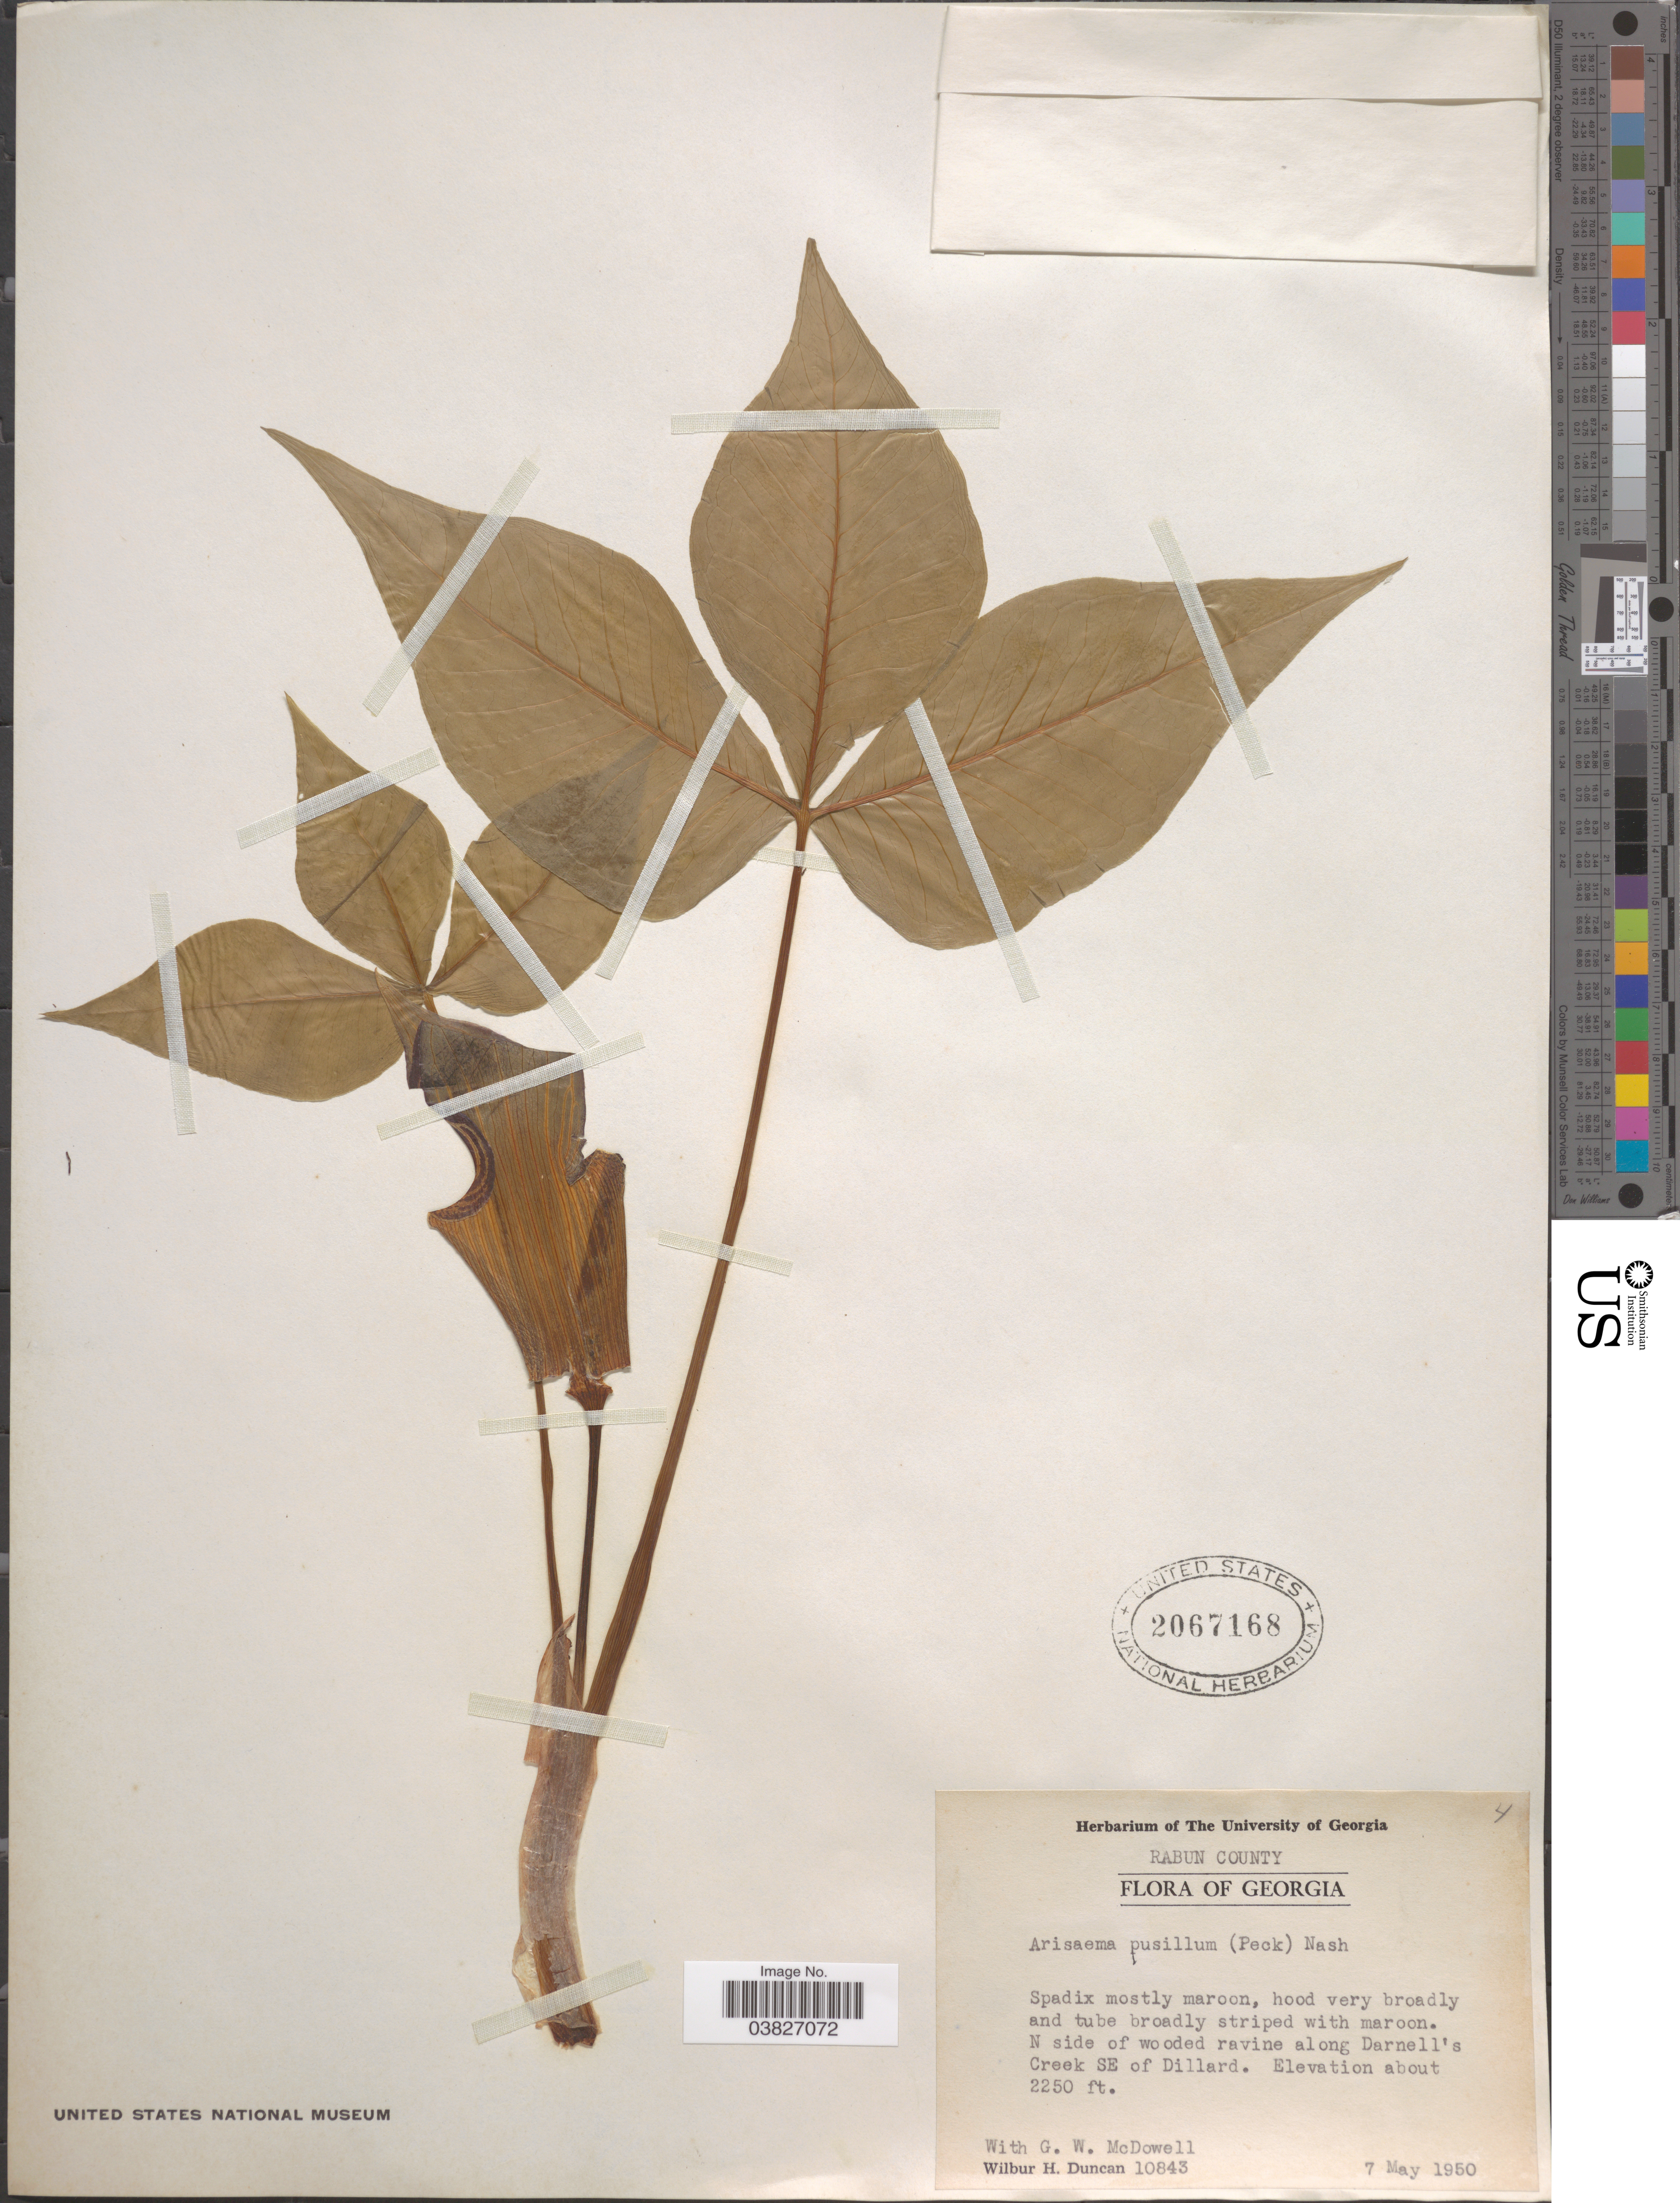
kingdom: Plantae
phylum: Tracheophyta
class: Liliopsida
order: Alismatales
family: Araceae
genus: Arisaema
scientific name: Arisaema pusillum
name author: Nash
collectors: W. H. Duncan & G. McDowell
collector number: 10843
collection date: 1950-05-07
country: United States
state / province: Georgia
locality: Rabun County. N side of wooded ravine along Darnell's Creek SE of Dillard.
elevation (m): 686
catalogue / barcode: US 2067168